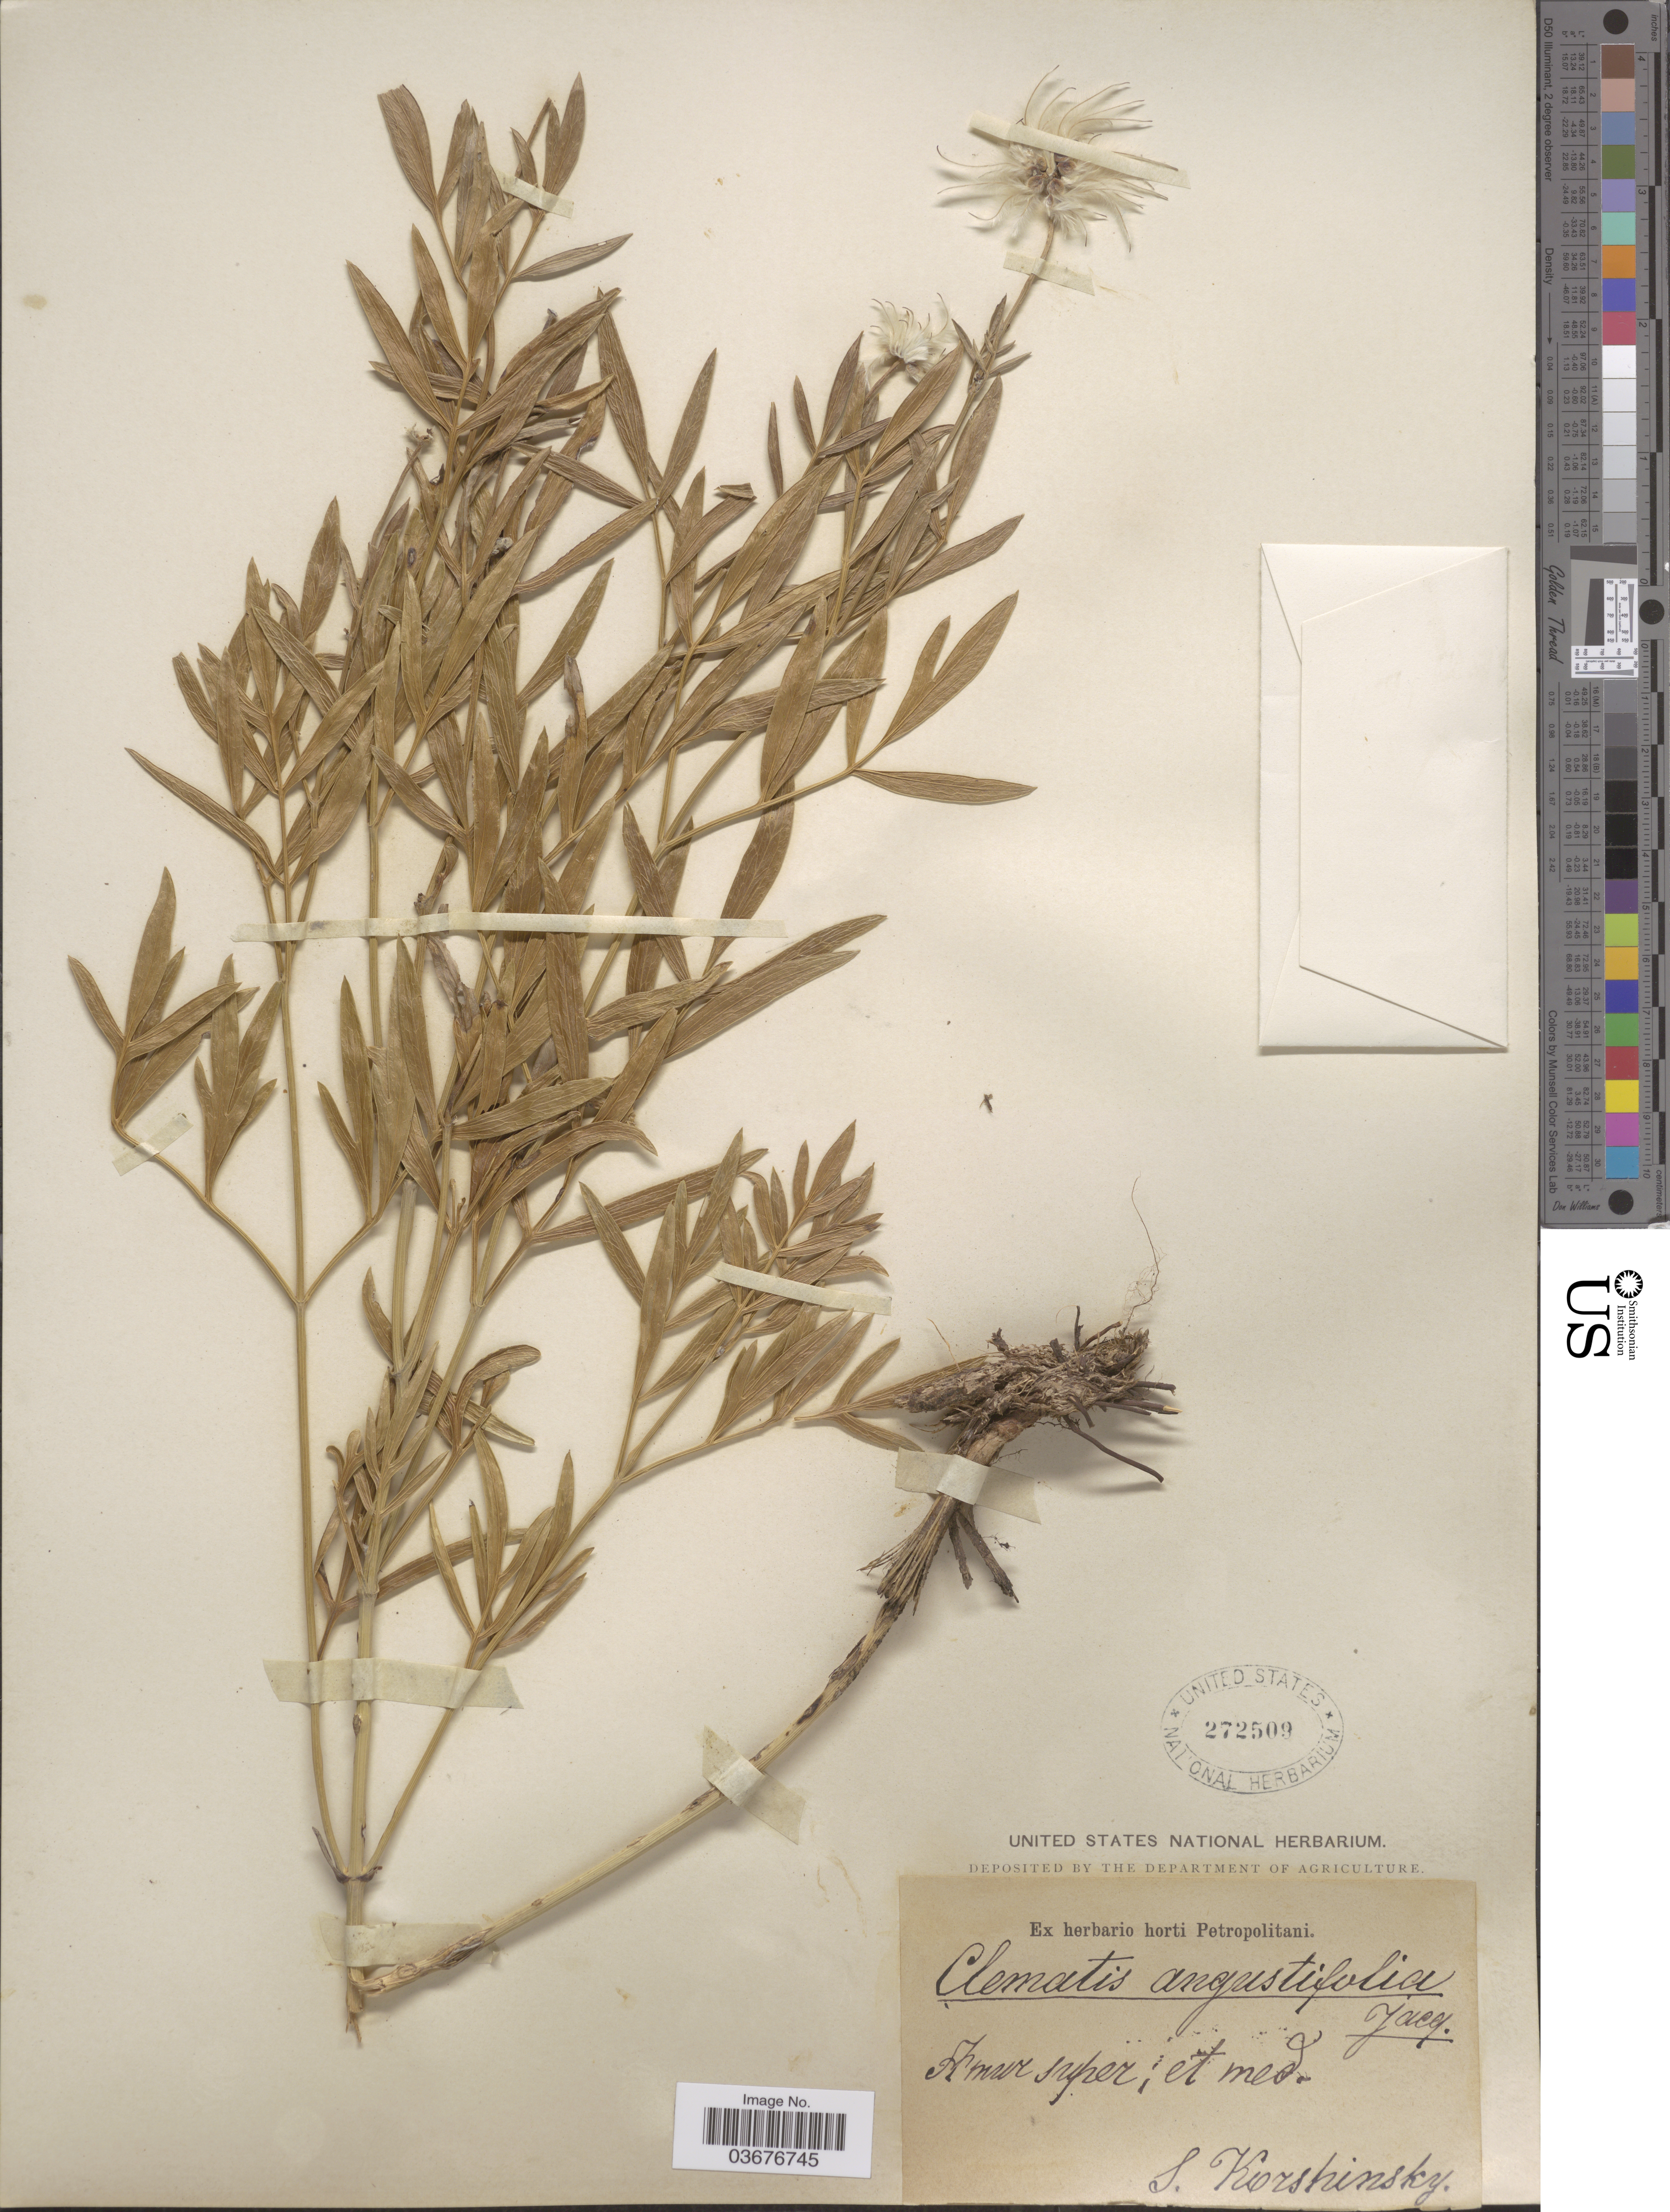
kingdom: Plantae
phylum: Tracheophyta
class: Magnoliopsida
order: Ranunculales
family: Ranunculaceae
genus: Clematis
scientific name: Clematis angustifolia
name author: Jacq.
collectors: S. I. Korshinsky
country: Russian Federation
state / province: Amur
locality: Amur super; et med.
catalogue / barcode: US 272509